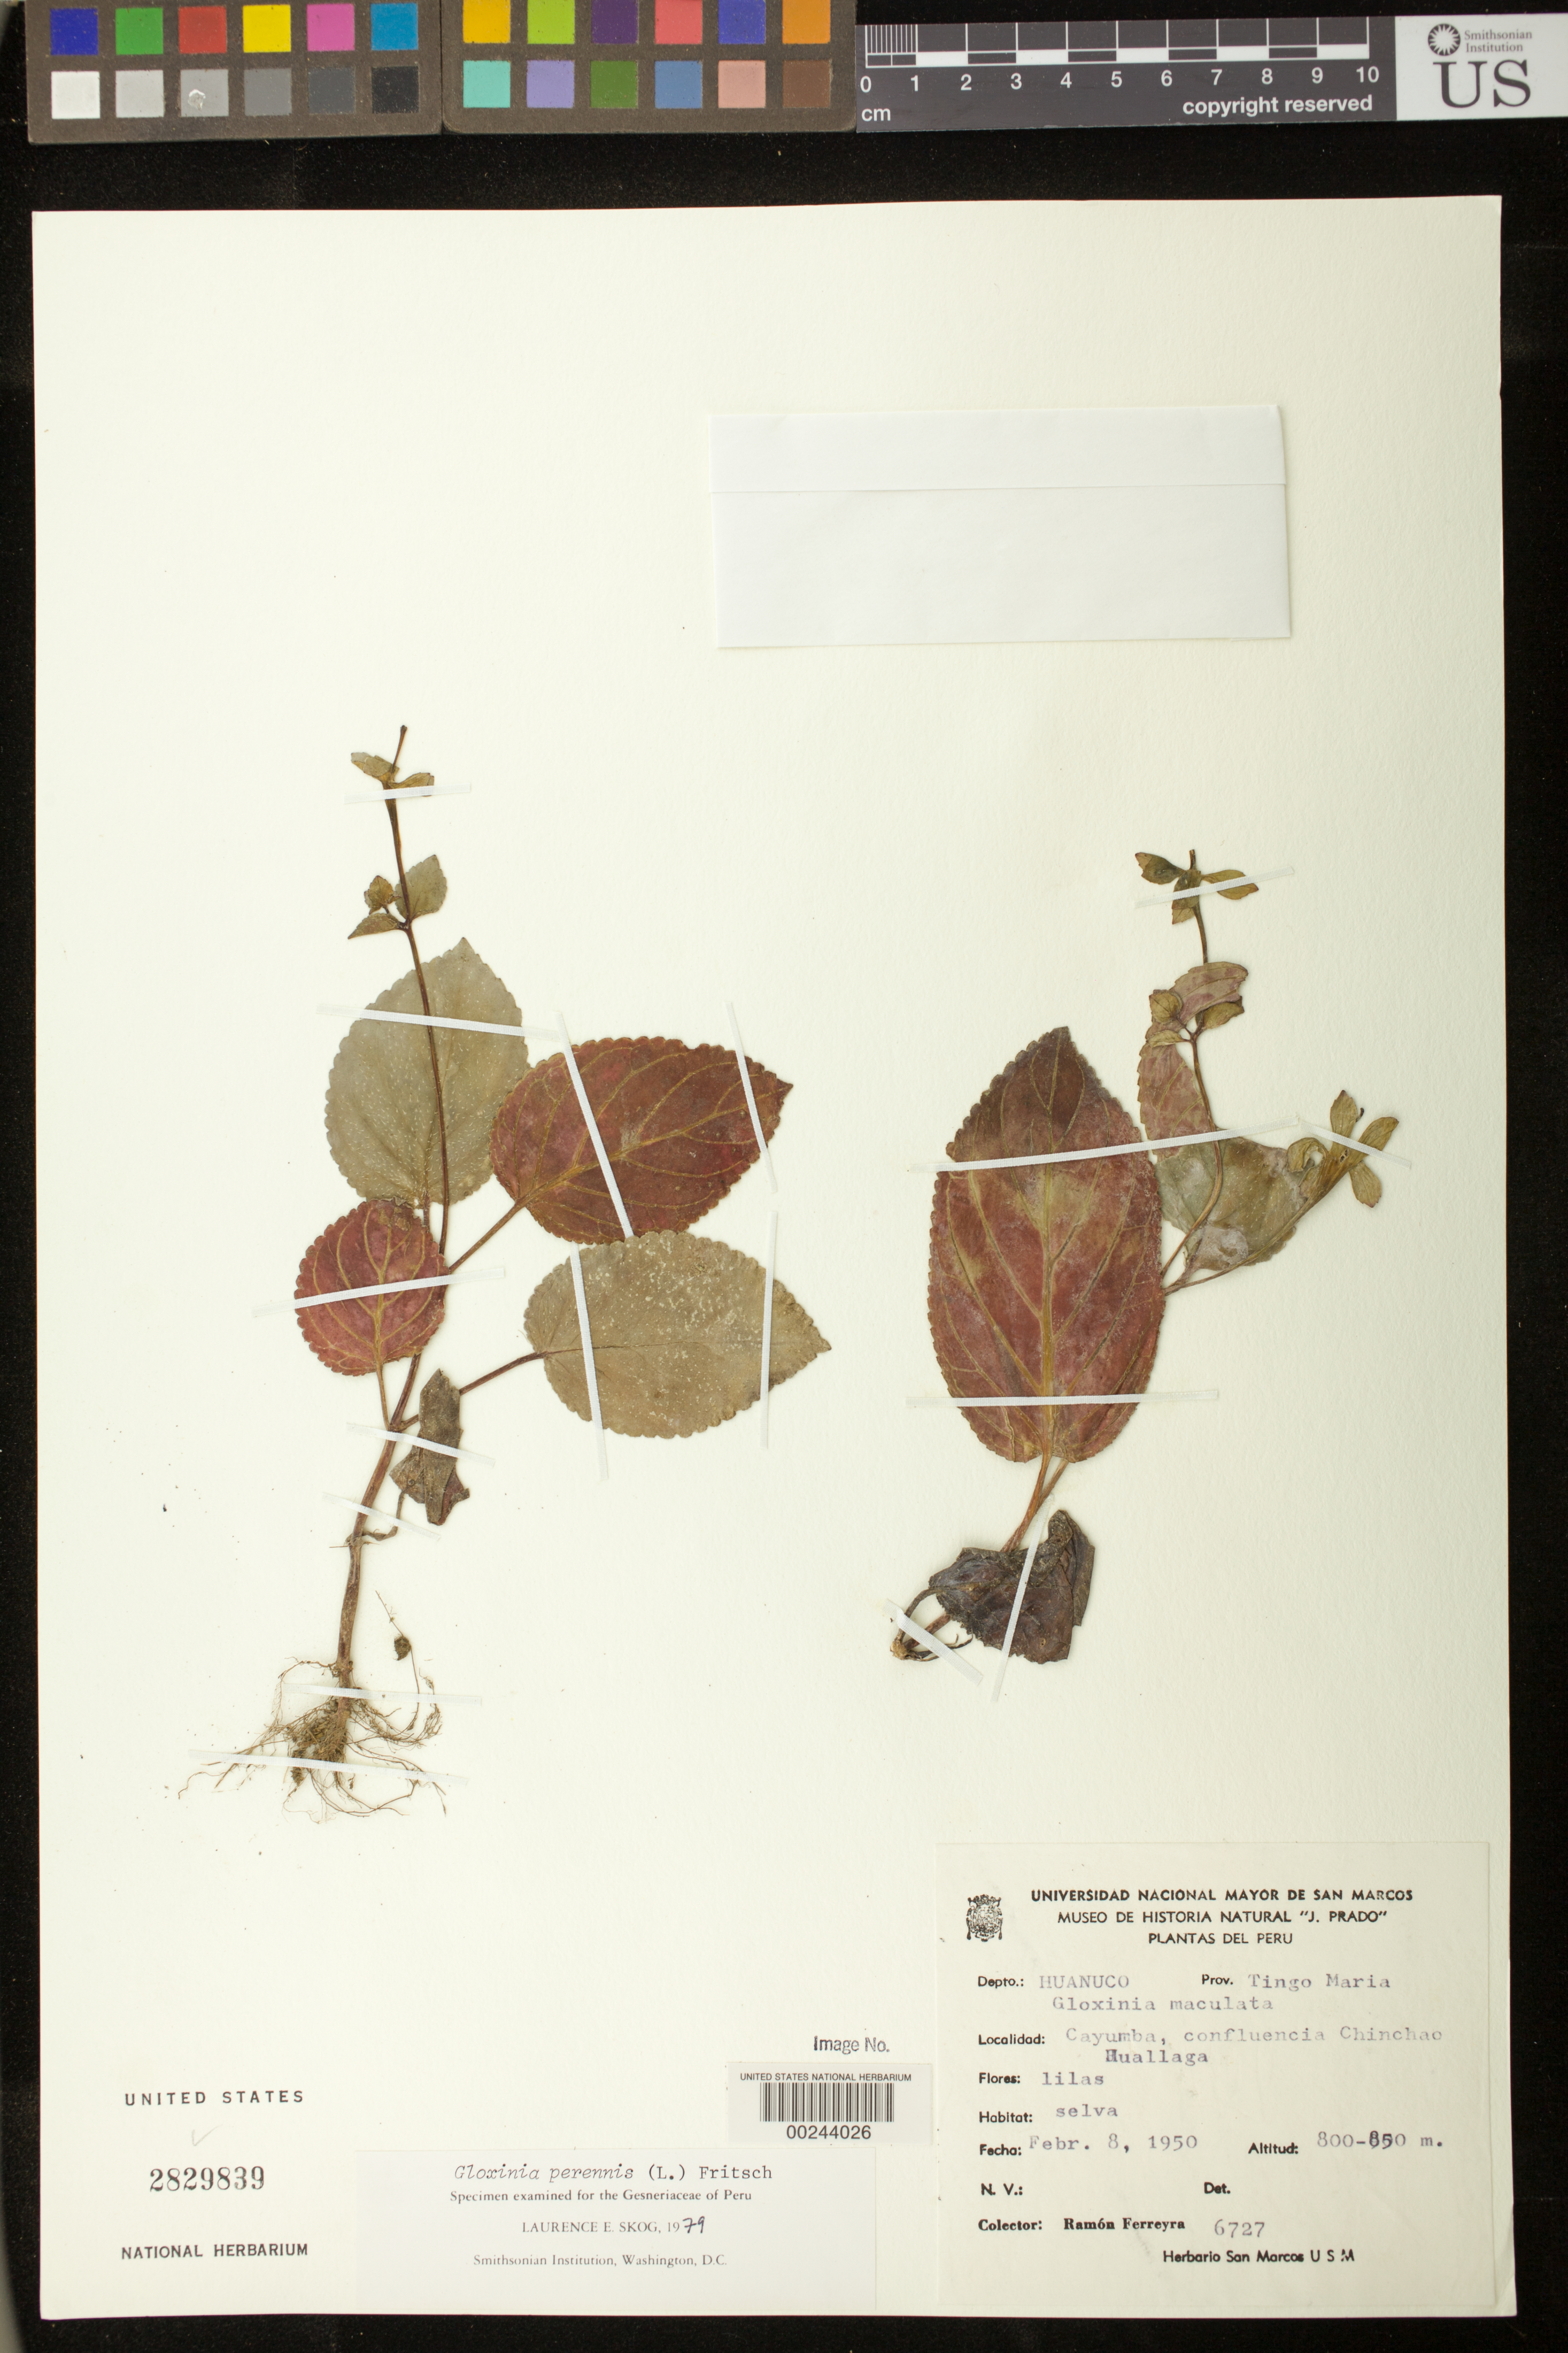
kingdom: Plantae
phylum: Tracheophyta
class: Magnoliopsida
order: Lamiales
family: Gesneriaceae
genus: Gloxinia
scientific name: Gloxinia perennis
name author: (L.) Fritsch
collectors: R. A. Ferreyra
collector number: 6727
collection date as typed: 08 Feb 1950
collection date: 1950-02-08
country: Peru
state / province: Huánuco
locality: Prov. Tingo Maria; Cayumba, confluence Chinchao Huallaga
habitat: Forest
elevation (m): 800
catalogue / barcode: US 2829839